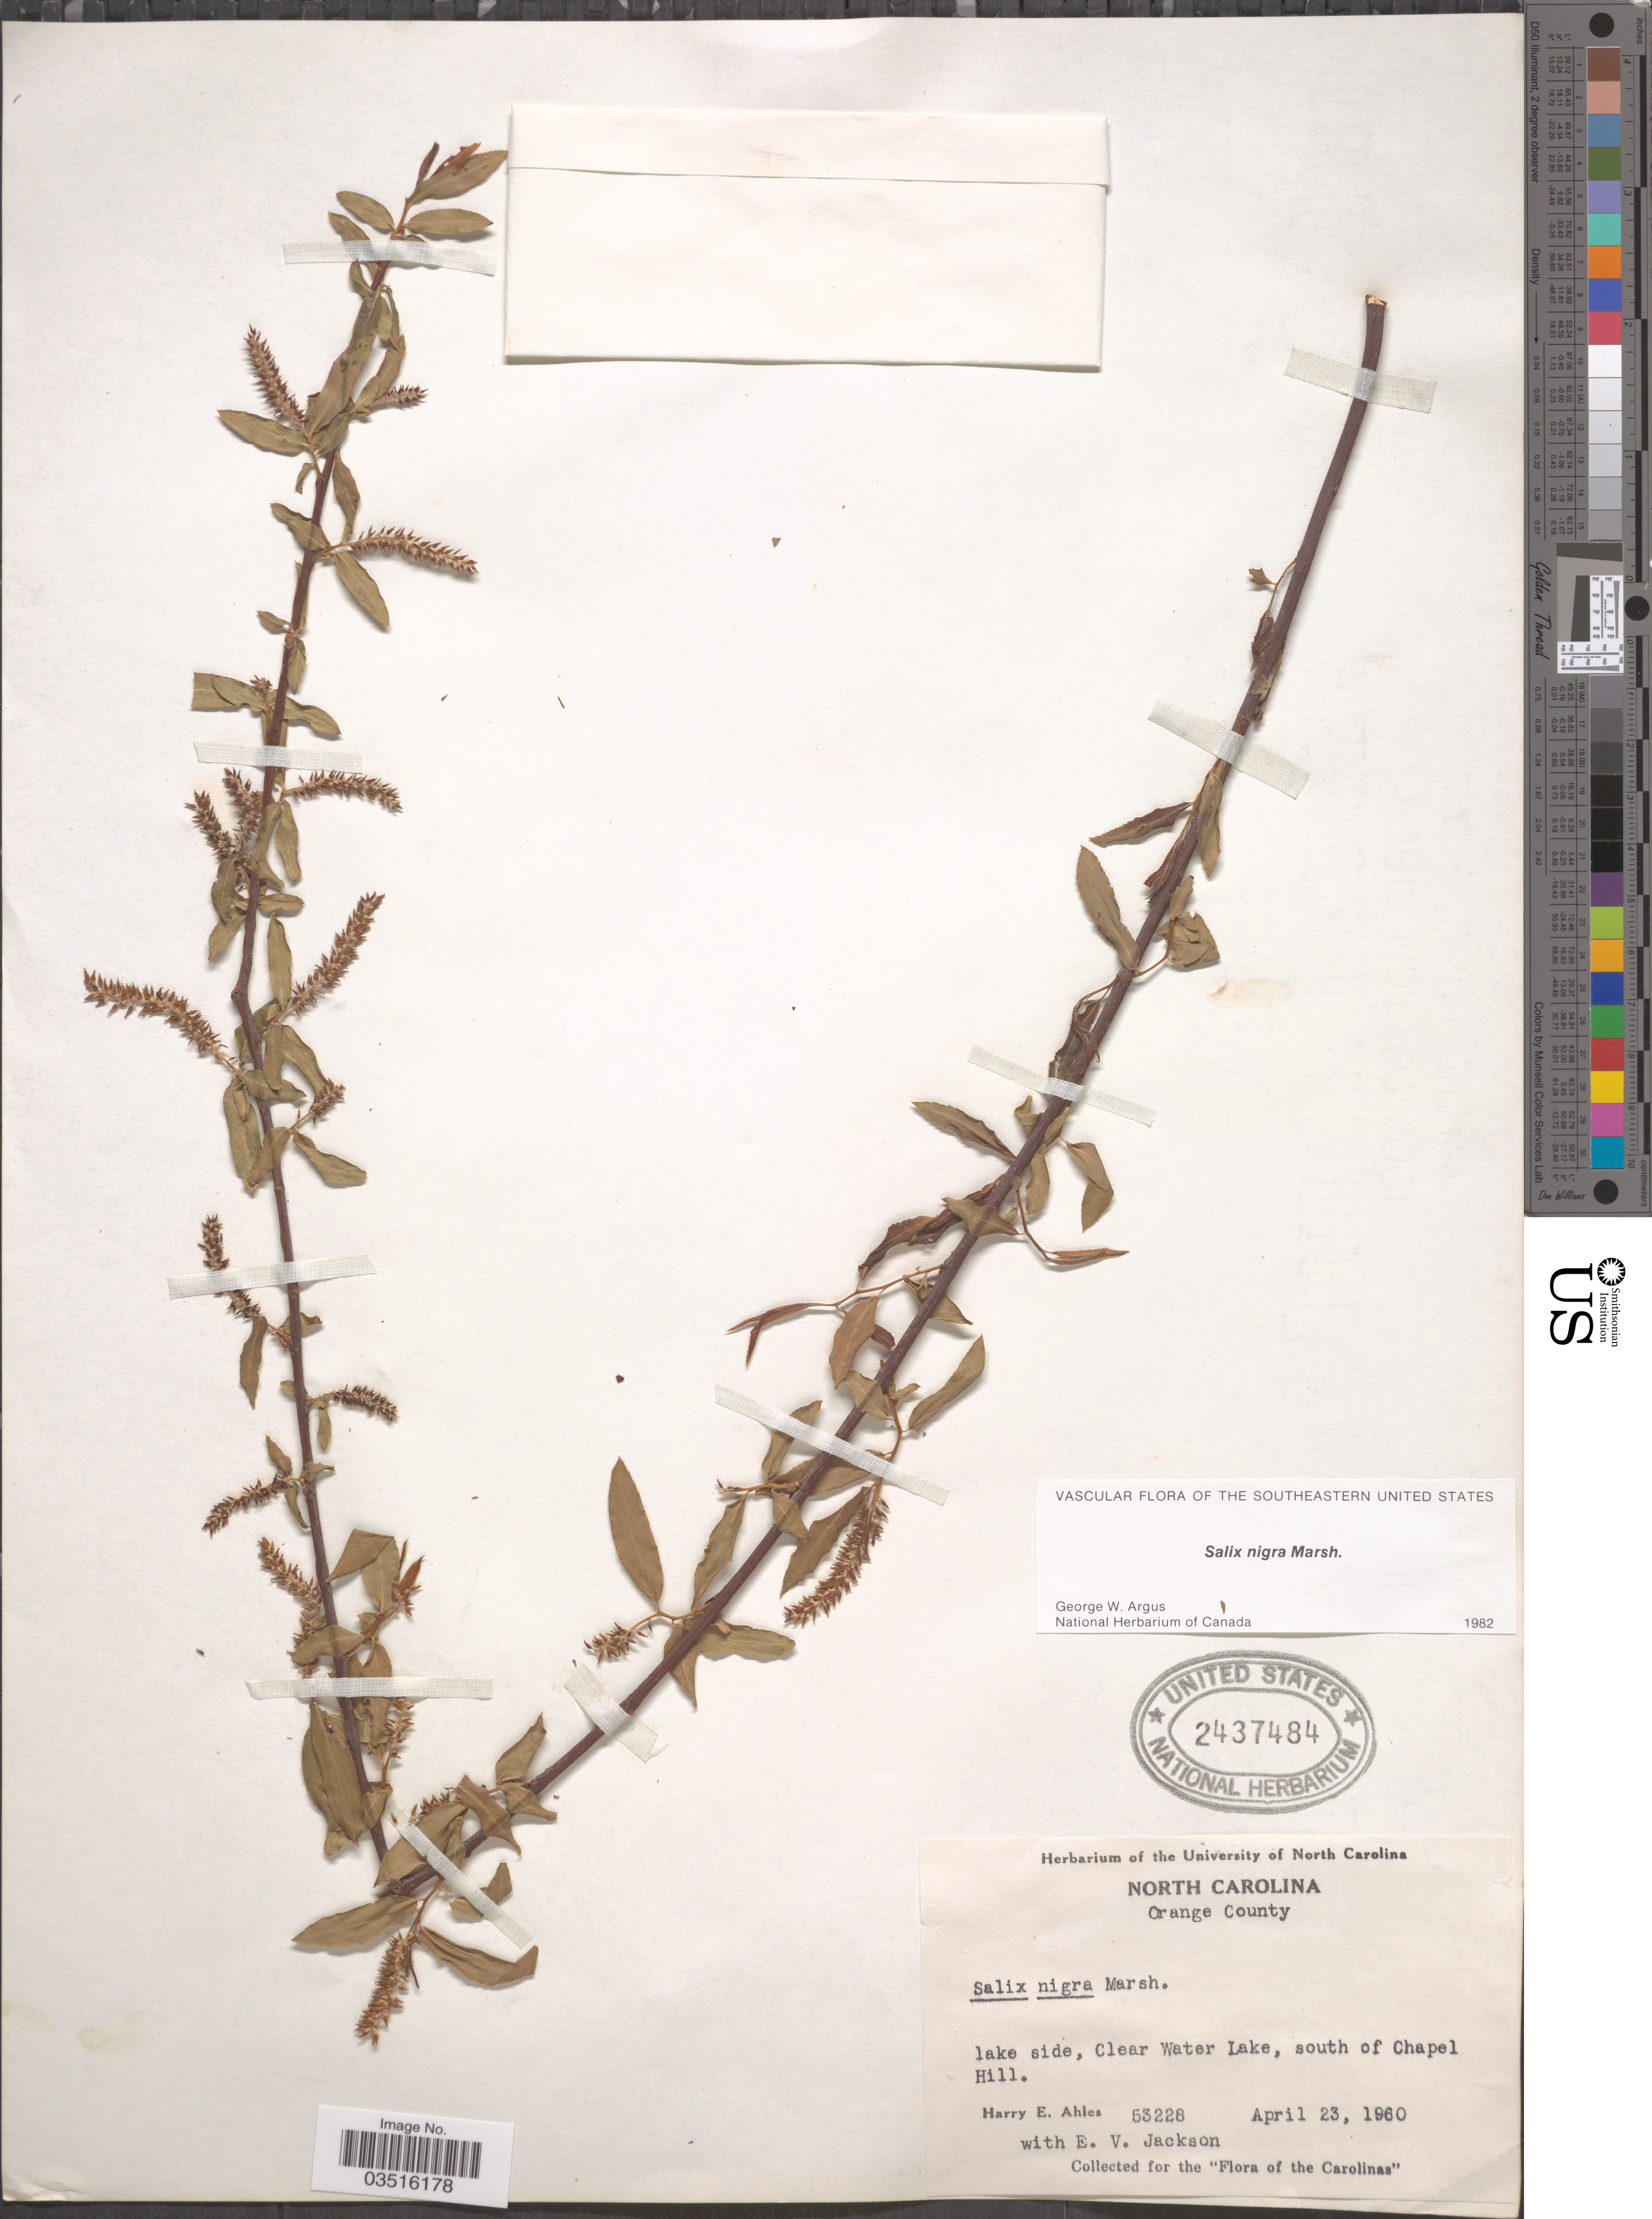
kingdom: Plantae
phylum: Tracheophyta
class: Magnoliopsida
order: Malpighiales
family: Salicaceae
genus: Salix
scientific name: Salix nigra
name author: Marshall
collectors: H. E. Ahles & E. Jackson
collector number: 53228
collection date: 1960-04-23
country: United States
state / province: North Carolina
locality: Orange County. Lake side, Clear Water Lake, south of Chapel Hill.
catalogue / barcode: US 2437484